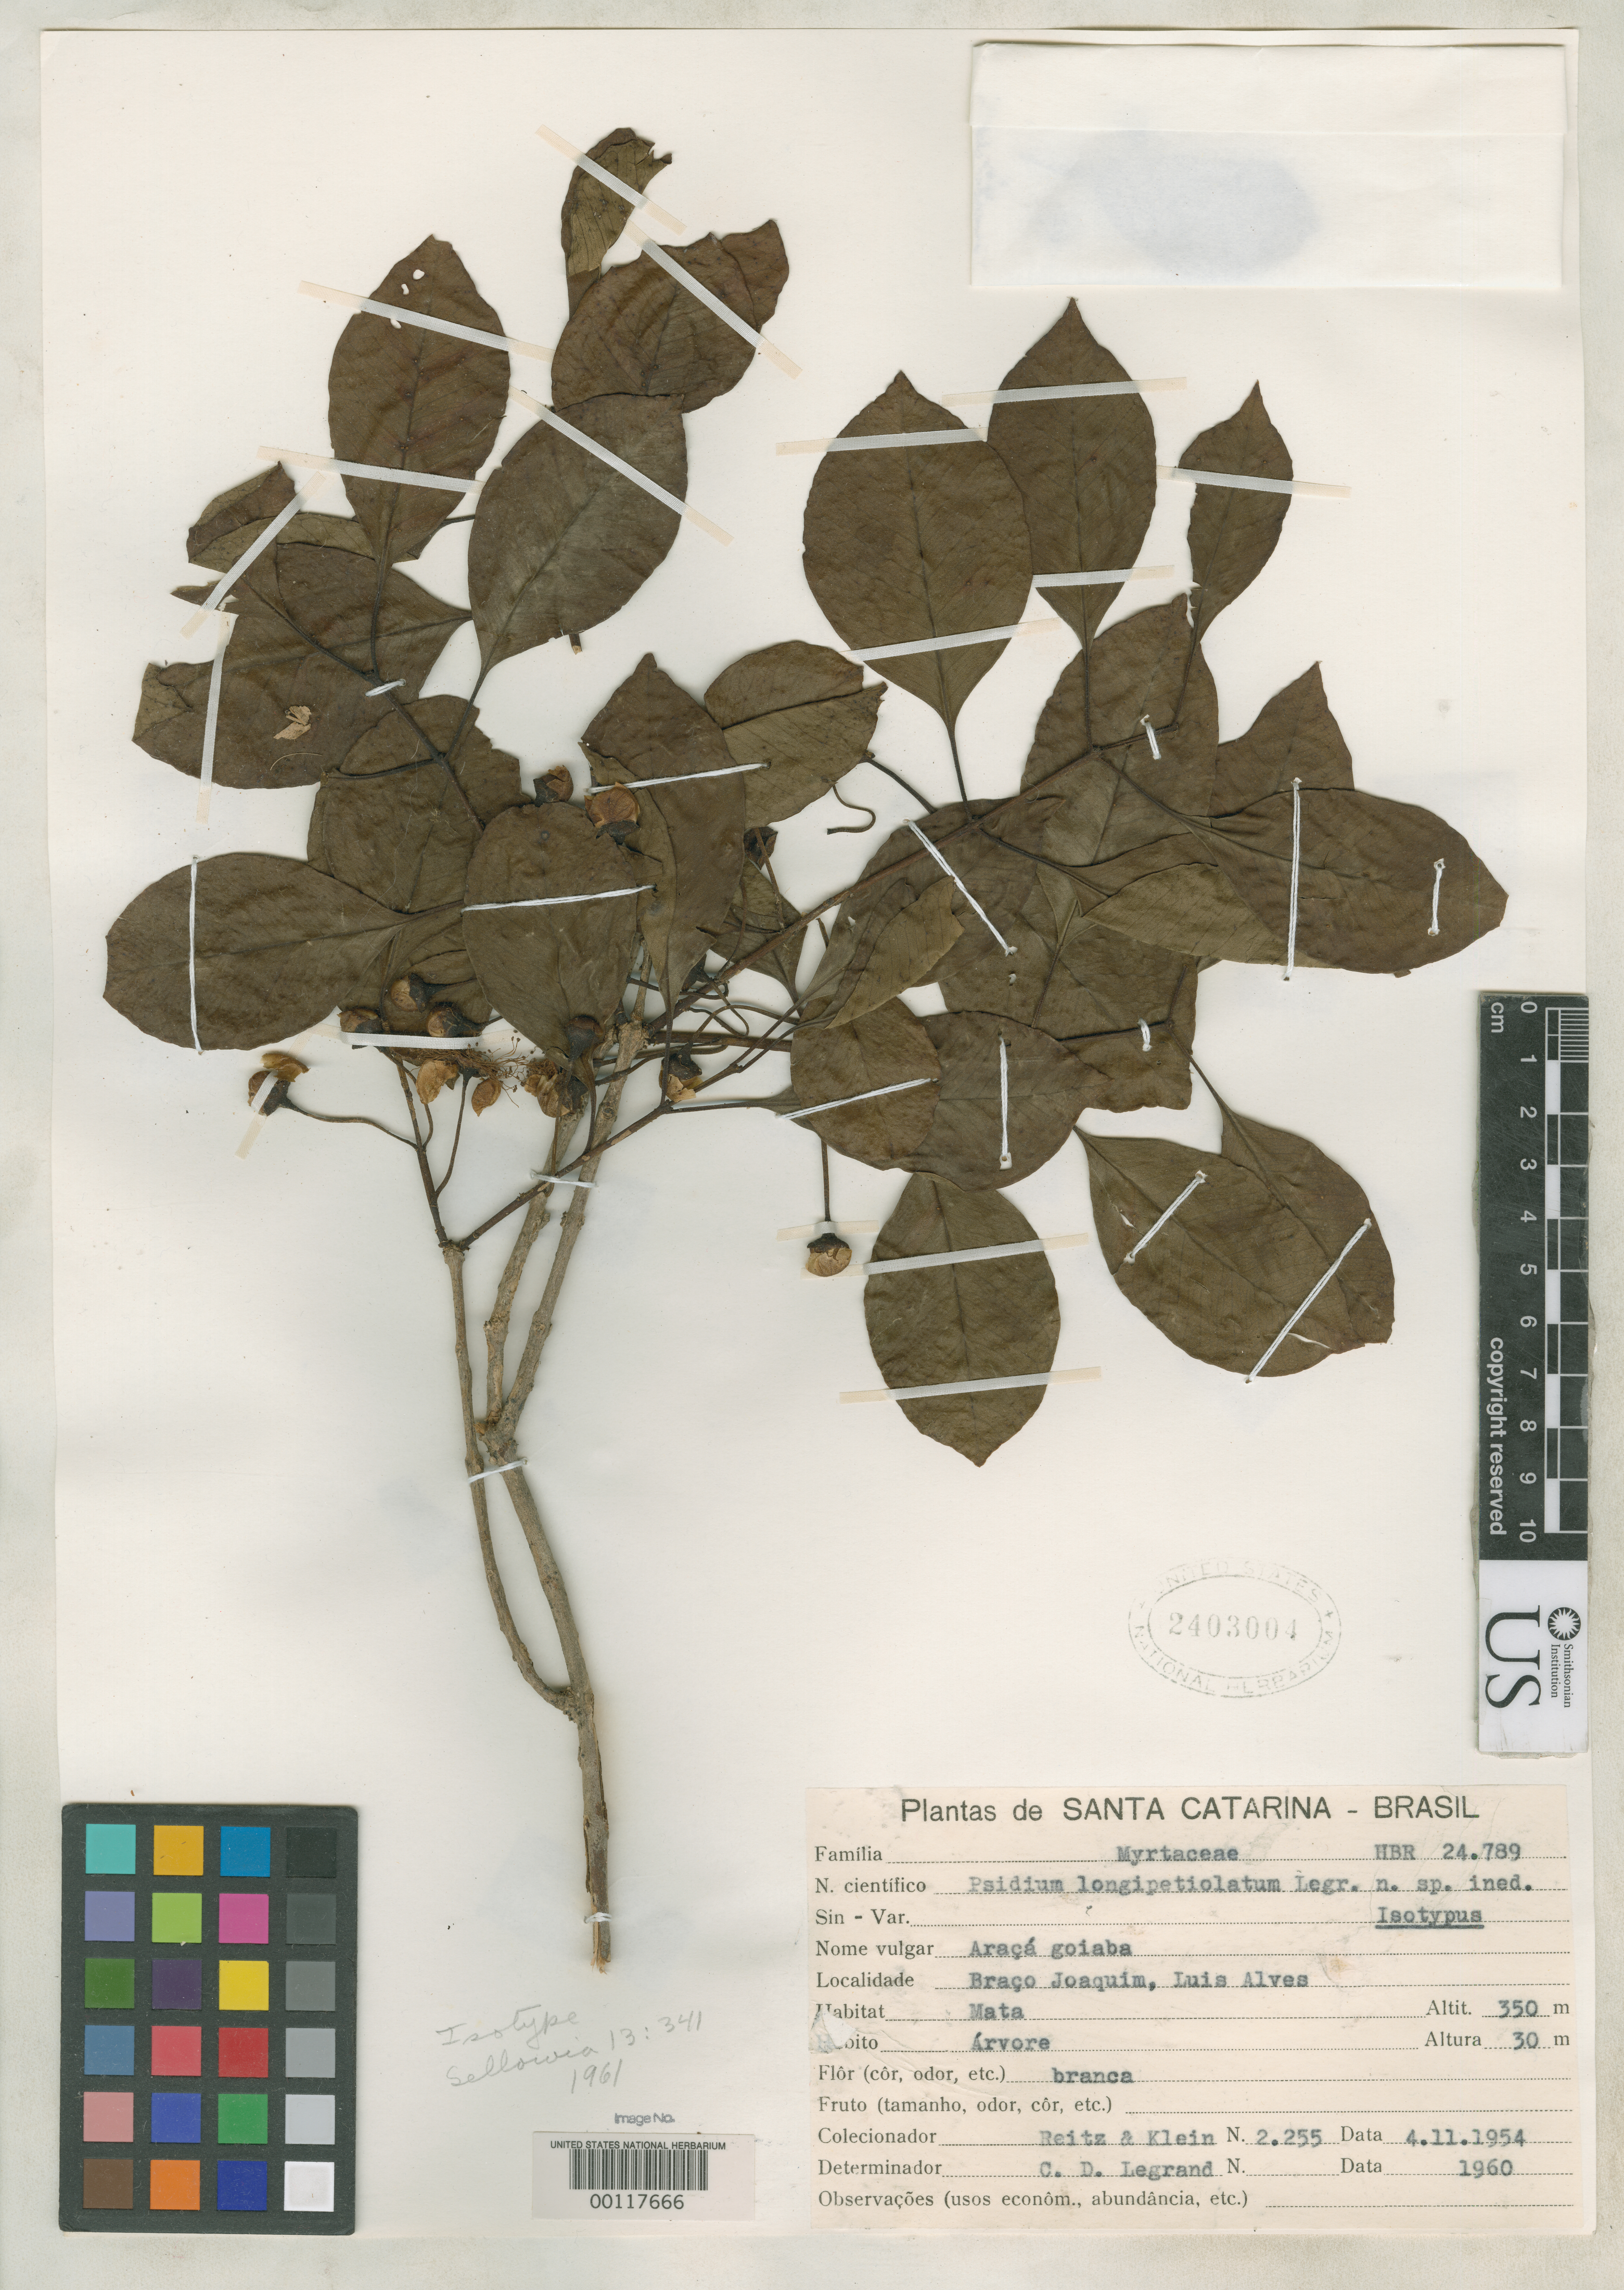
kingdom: Plantae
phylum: Tracheophyta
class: Magnoliopsida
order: Myrtales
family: Myrtaceae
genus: Psidium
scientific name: Psidium longipetiolatum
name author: D. Legrand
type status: Isotype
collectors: R. Reitz & R. M. Klein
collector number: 2255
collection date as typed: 1954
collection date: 1954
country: Brazil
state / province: Santa Catarina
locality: Bracojuaquim, Luis Alves.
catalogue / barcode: US 2403004